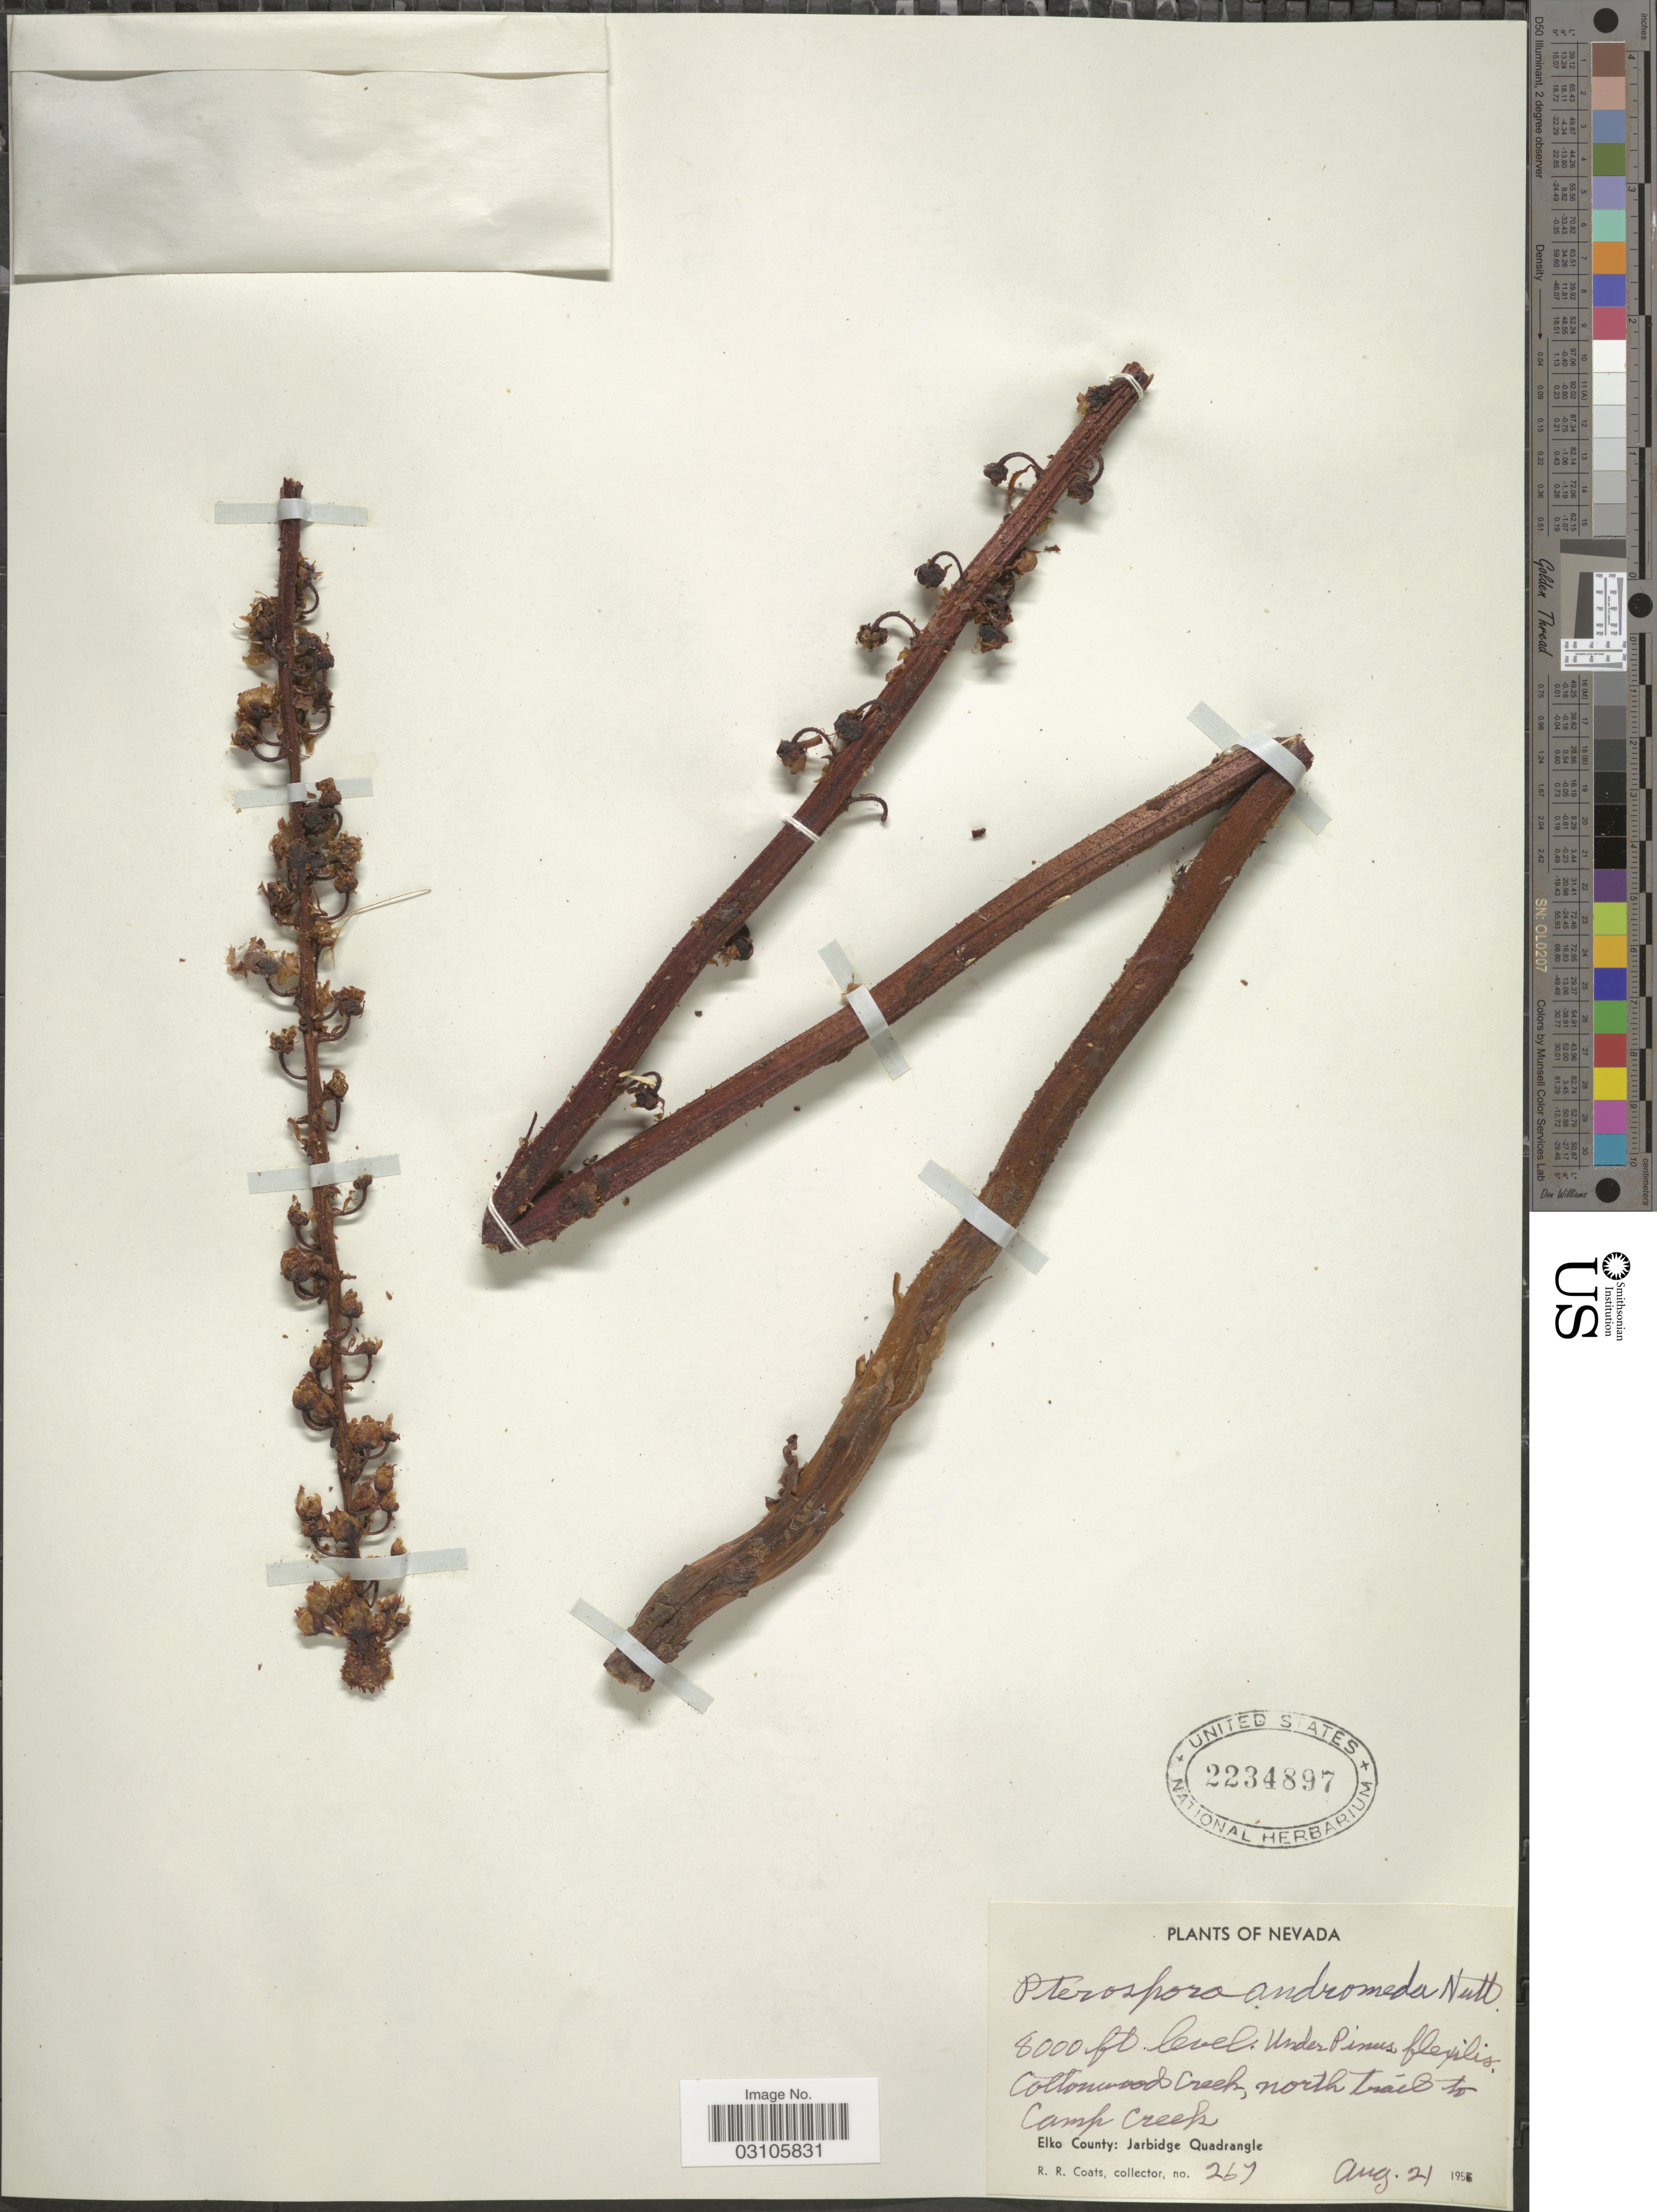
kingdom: Plantae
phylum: Tracheophyta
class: Magnoliopsida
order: Ericales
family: Ericaceae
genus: Pterospora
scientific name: Pterospora andromedea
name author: Nutt.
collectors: R. Coats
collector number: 267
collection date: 1958-08-21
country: United States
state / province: Nevada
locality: Cottonwood Creek, north trail to Camp Creek. Elko County: Jarbidge Quadrangle.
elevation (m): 2438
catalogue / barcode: US 2234897